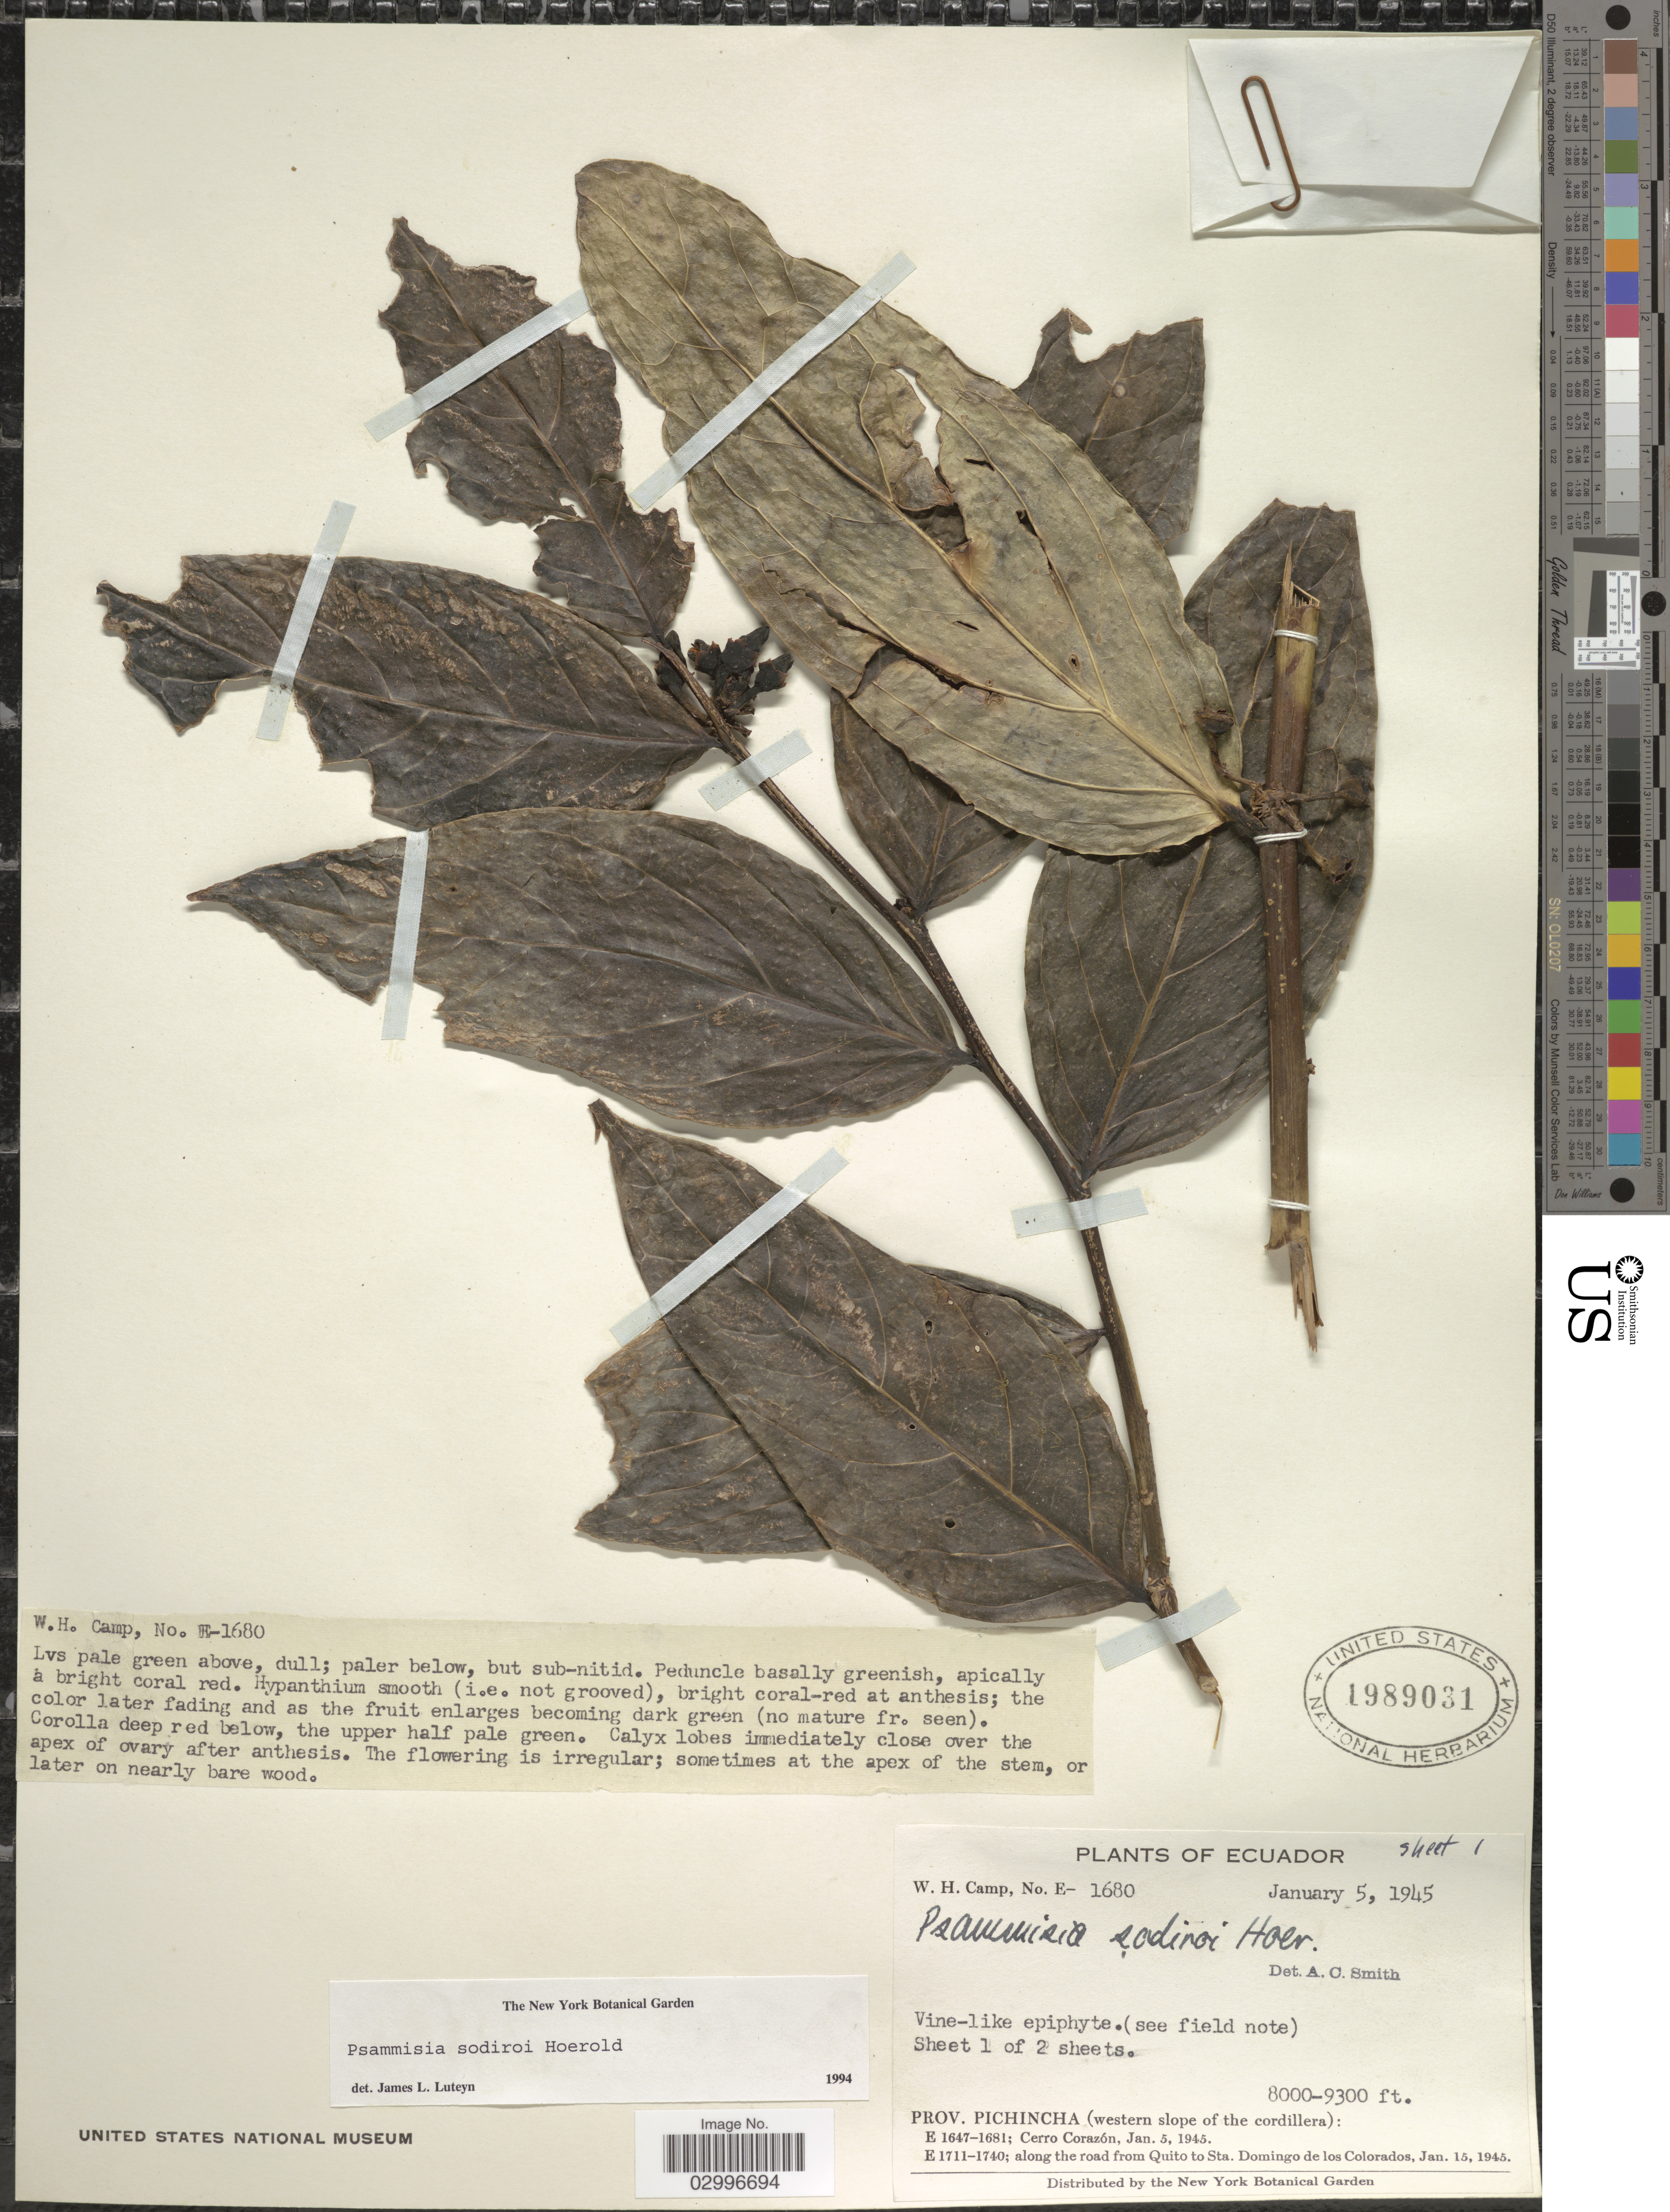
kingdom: Plantae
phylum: Tracheophyta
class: Magnoliopsida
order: Ericales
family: Ericaceae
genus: Psammisia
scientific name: Psammisia sodiroi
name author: Hoerold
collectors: W. H. Camp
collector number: E-1680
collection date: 1945-01-05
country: Ecuador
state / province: Pichincha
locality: (western slope of the cordillera) Cerro Corazón.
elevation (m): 2438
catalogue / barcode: US 1989031